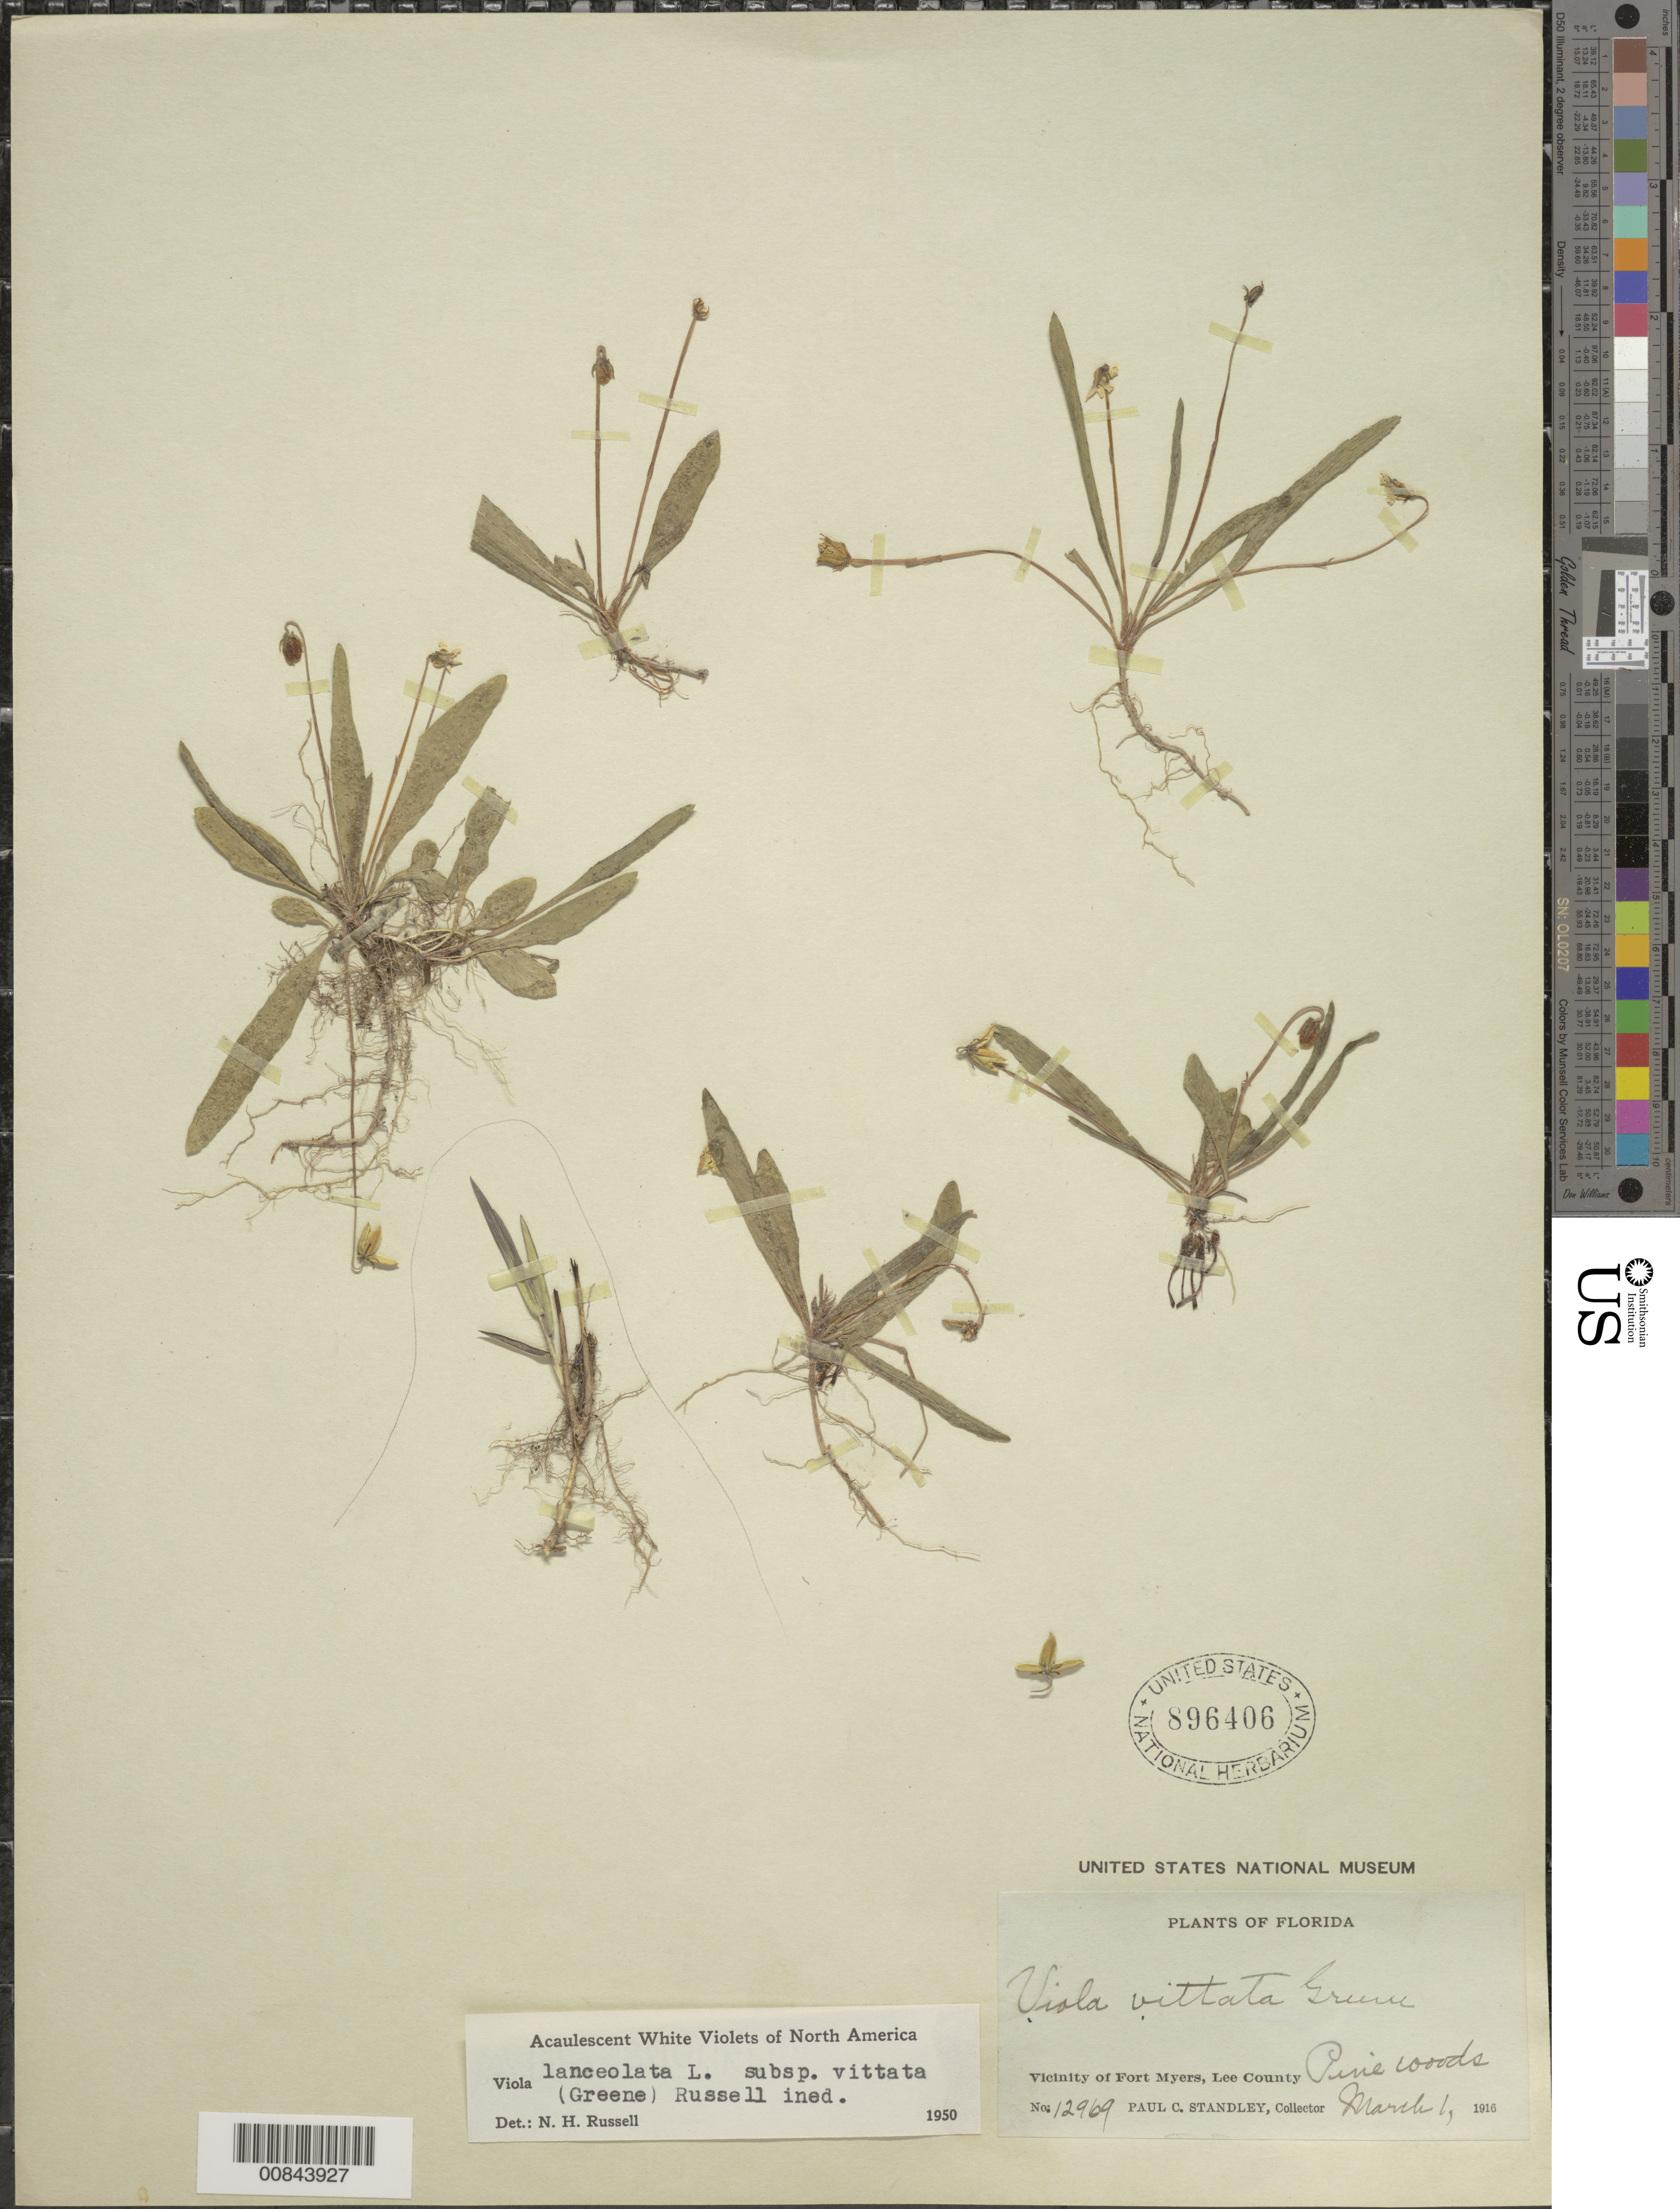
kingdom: Plantae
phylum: Tracheophyta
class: Magnoliopsida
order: Malpighiales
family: Violaceae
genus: Viola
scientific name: Viola lanceolata subsp. vittata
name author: (Greene) N. H. Russell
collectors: P. C. Standley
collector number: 12969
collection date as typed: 01 Mar 1916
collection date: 1916-03-01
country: United States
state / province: Florida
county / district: Lee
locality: Fort Myers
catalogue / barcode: US 896406